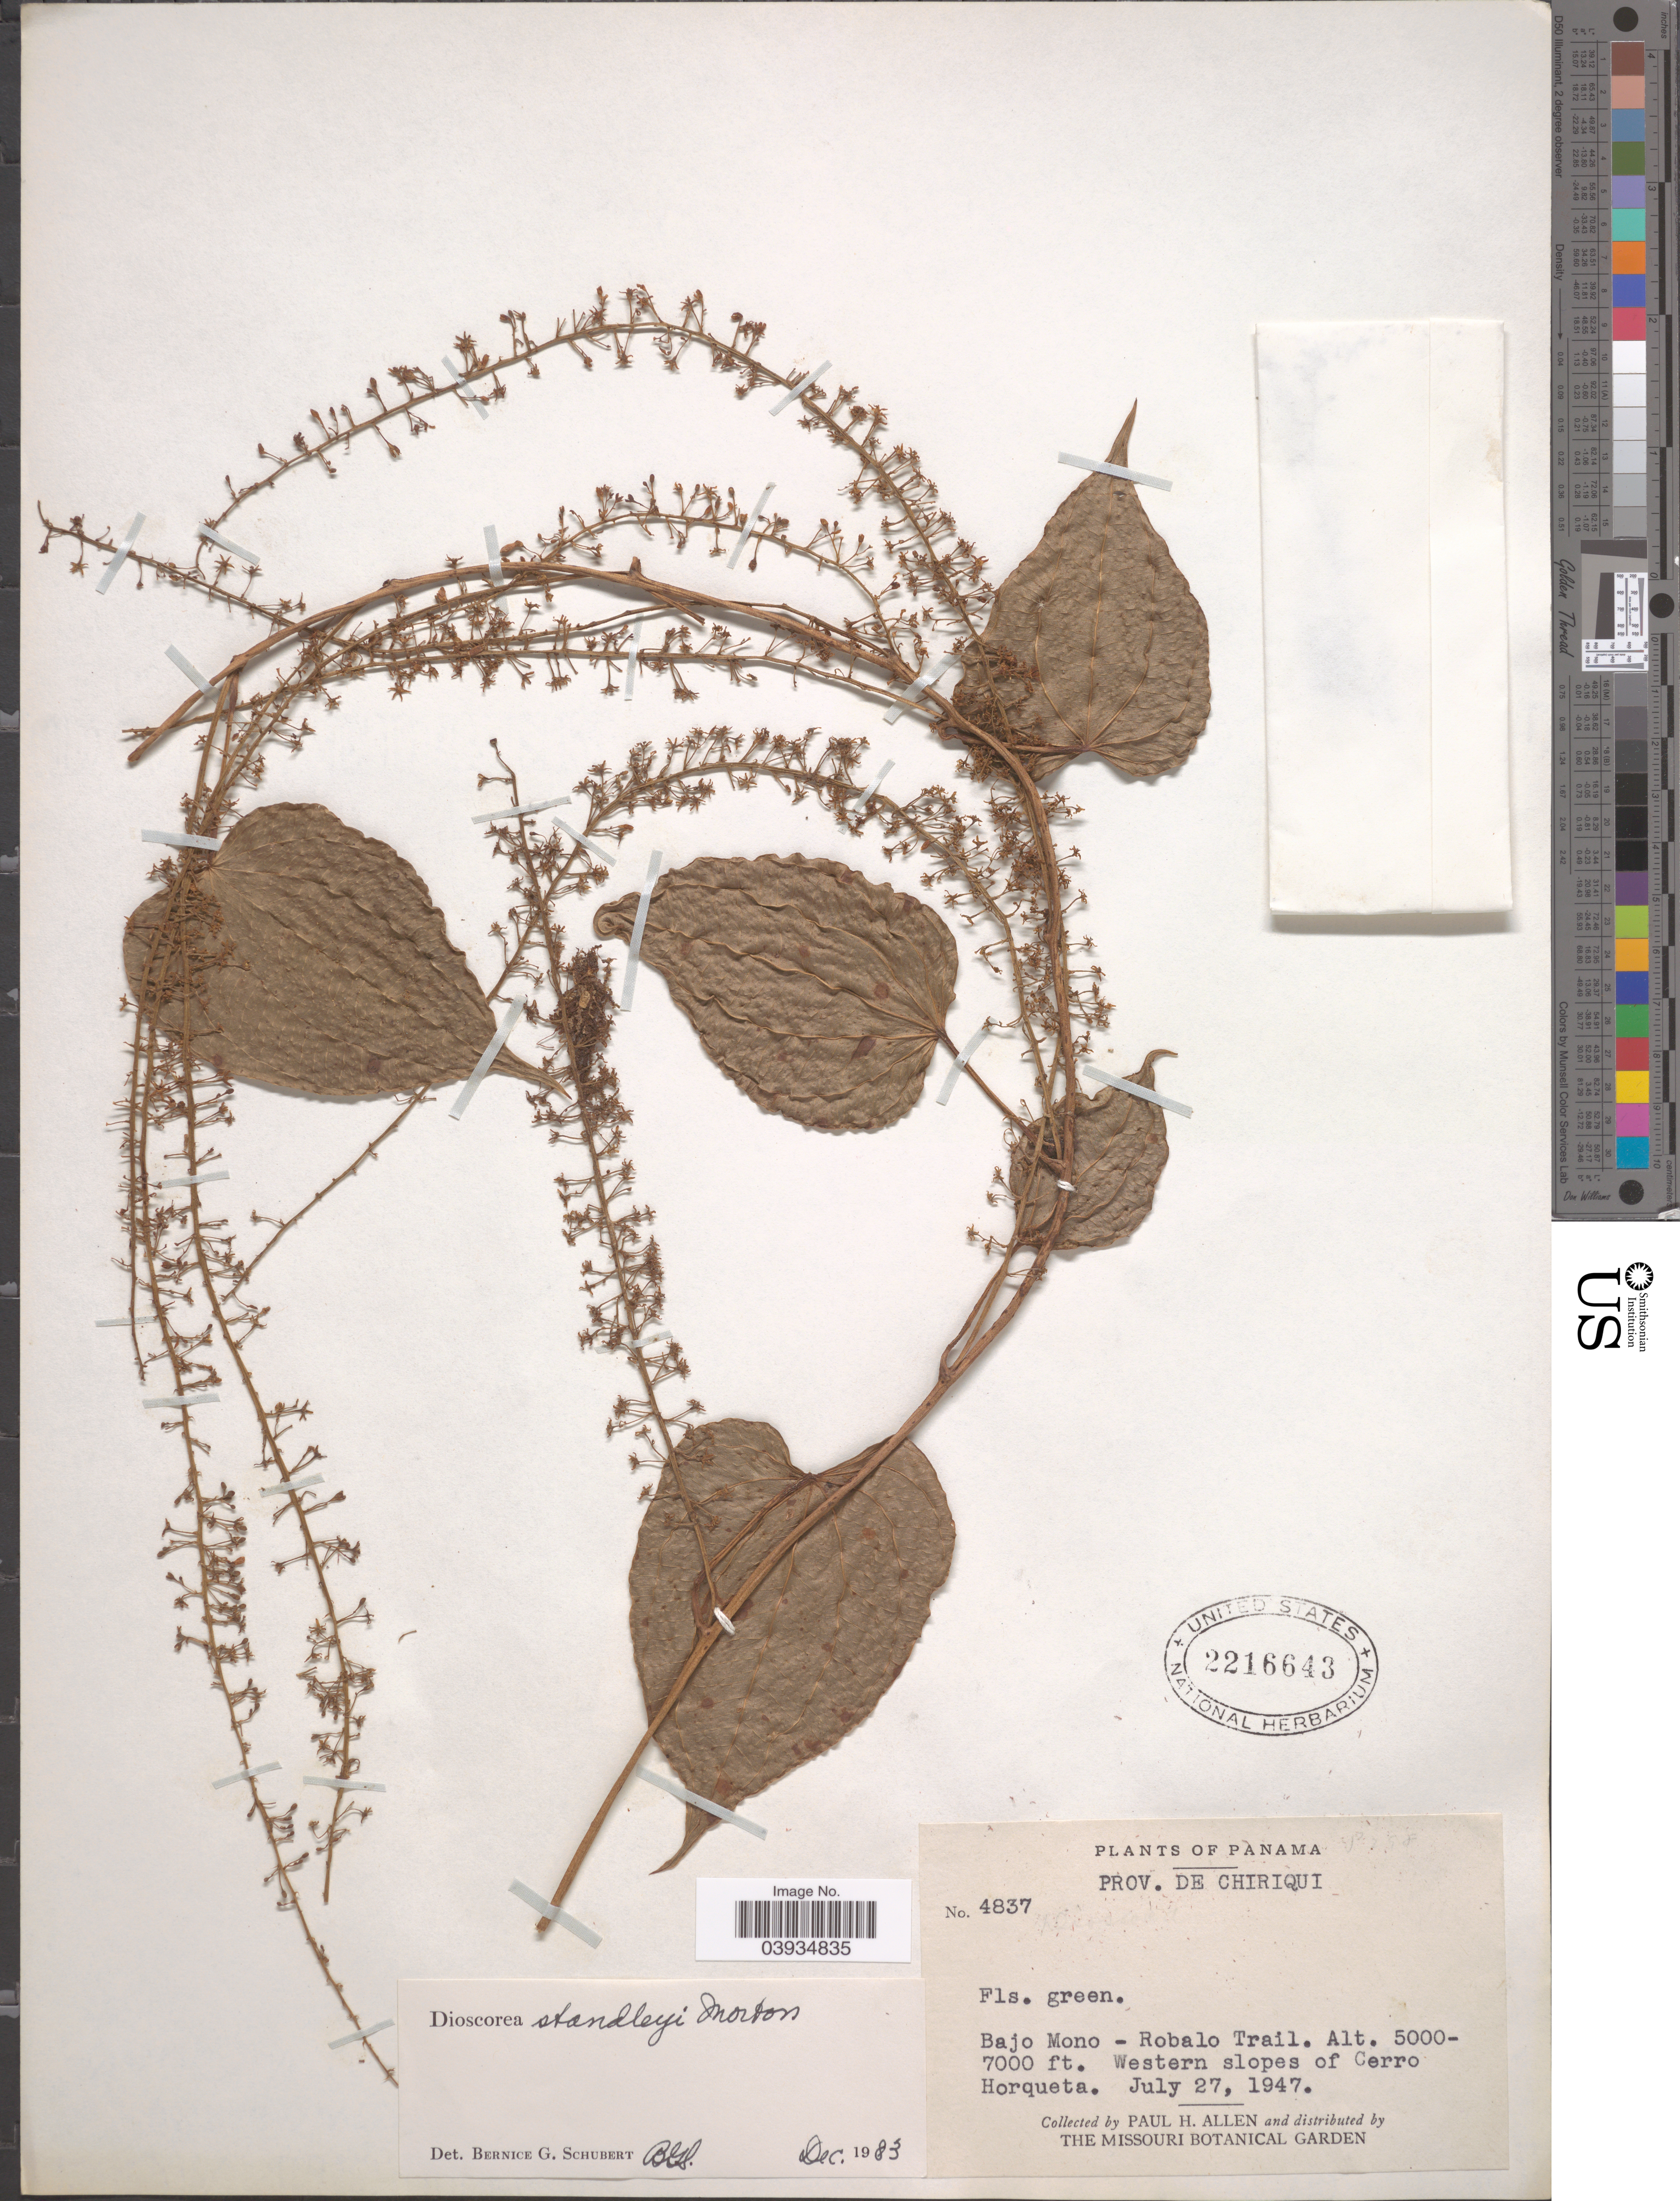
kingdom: Plantae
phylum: Tracheophyta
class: Liliopsida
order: Dioscoreales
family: Dioscoreaceae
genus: Dioscorea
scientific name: Dioscorea standleyi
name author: C.V. Morton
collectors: P. H. Allen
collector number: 4837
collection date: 1947-07-27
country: Panama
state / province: Chiriqui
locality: Bajo Mono- Robalo Trail. Western slopes of Cerro Horqueta.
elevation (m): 1524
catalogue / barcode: US 2216643